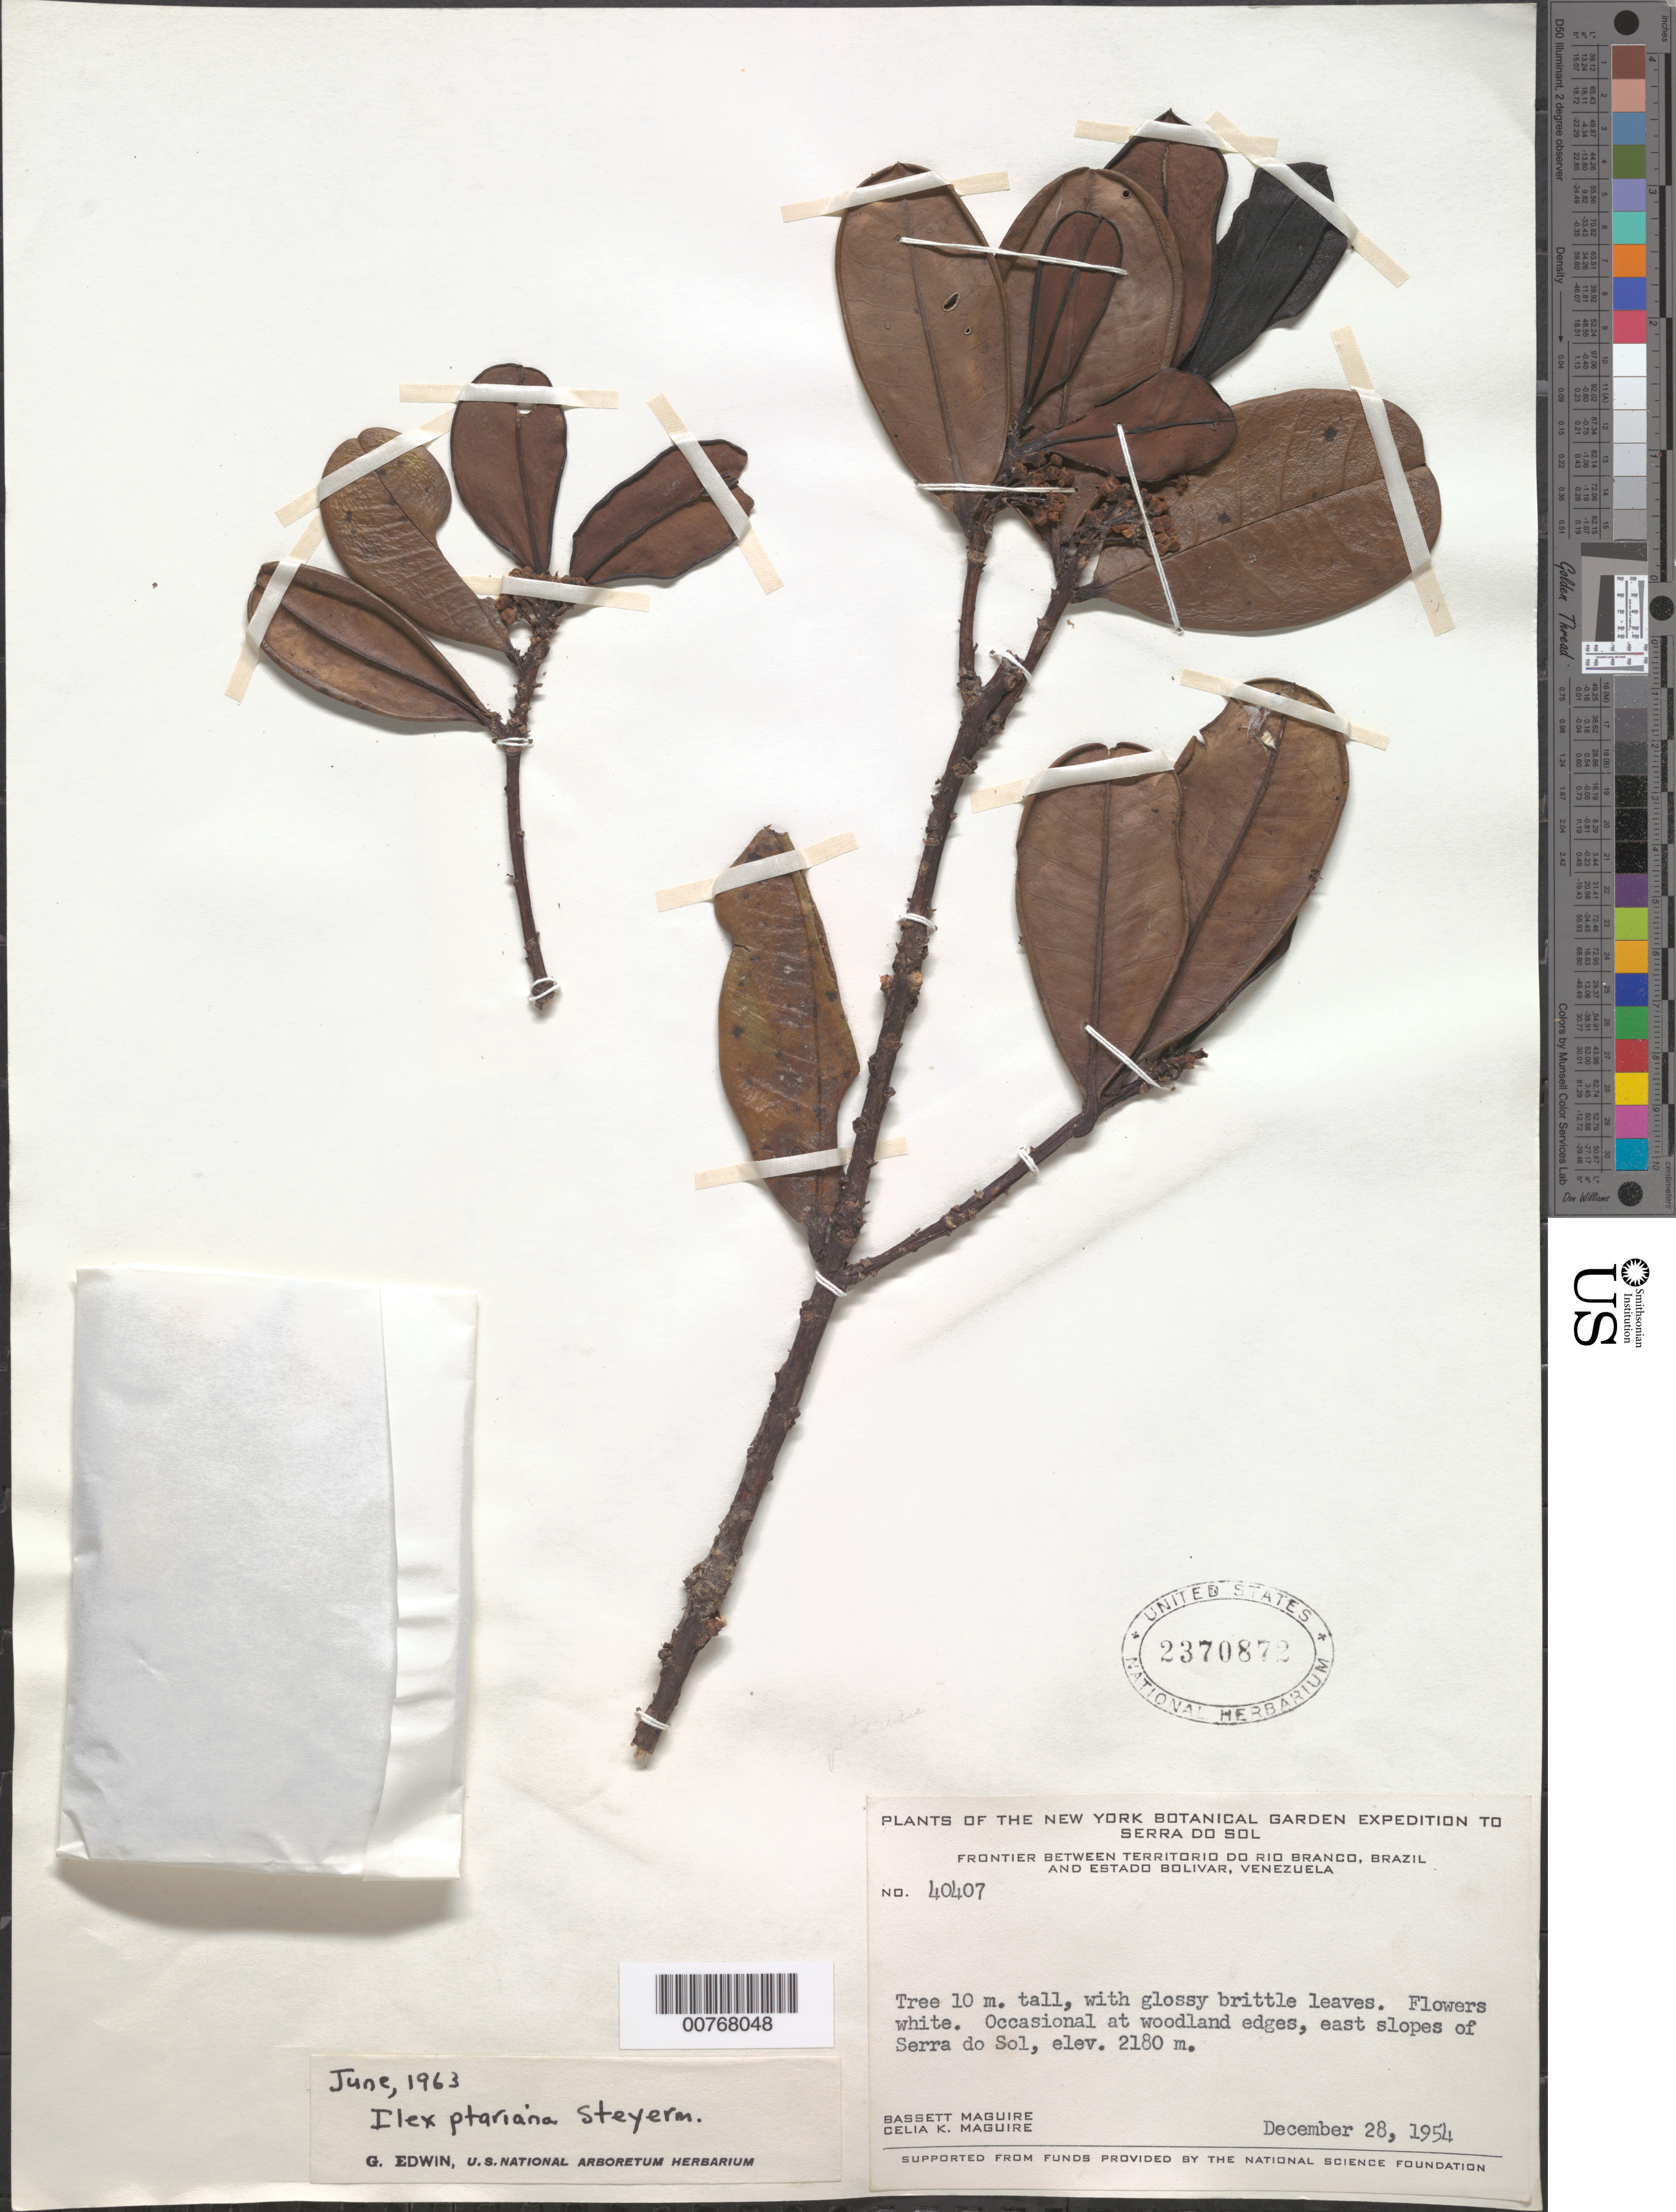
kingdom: Plantae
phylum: Tracheophyta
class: Magnoliopsida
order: Aquifoliales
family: Aquifoliaceae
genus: Ilex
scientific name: Ilex ptariana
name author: Steyerm.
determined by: Edwin, G.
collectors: B. Maguire & C. K. Maguire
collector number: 40407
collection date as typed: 28-Dec-54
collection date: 1954-12-28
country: Venezuela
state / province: Bolívar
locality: Serra do Sol; frontier betw. TerRiver do Río Branco, Brazil & Bolívar, Venezuela; east slopes of Serra do Sol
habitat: Woodland edges, east slopes of Serra do Sol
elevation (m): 2180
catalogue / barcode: US 2370872